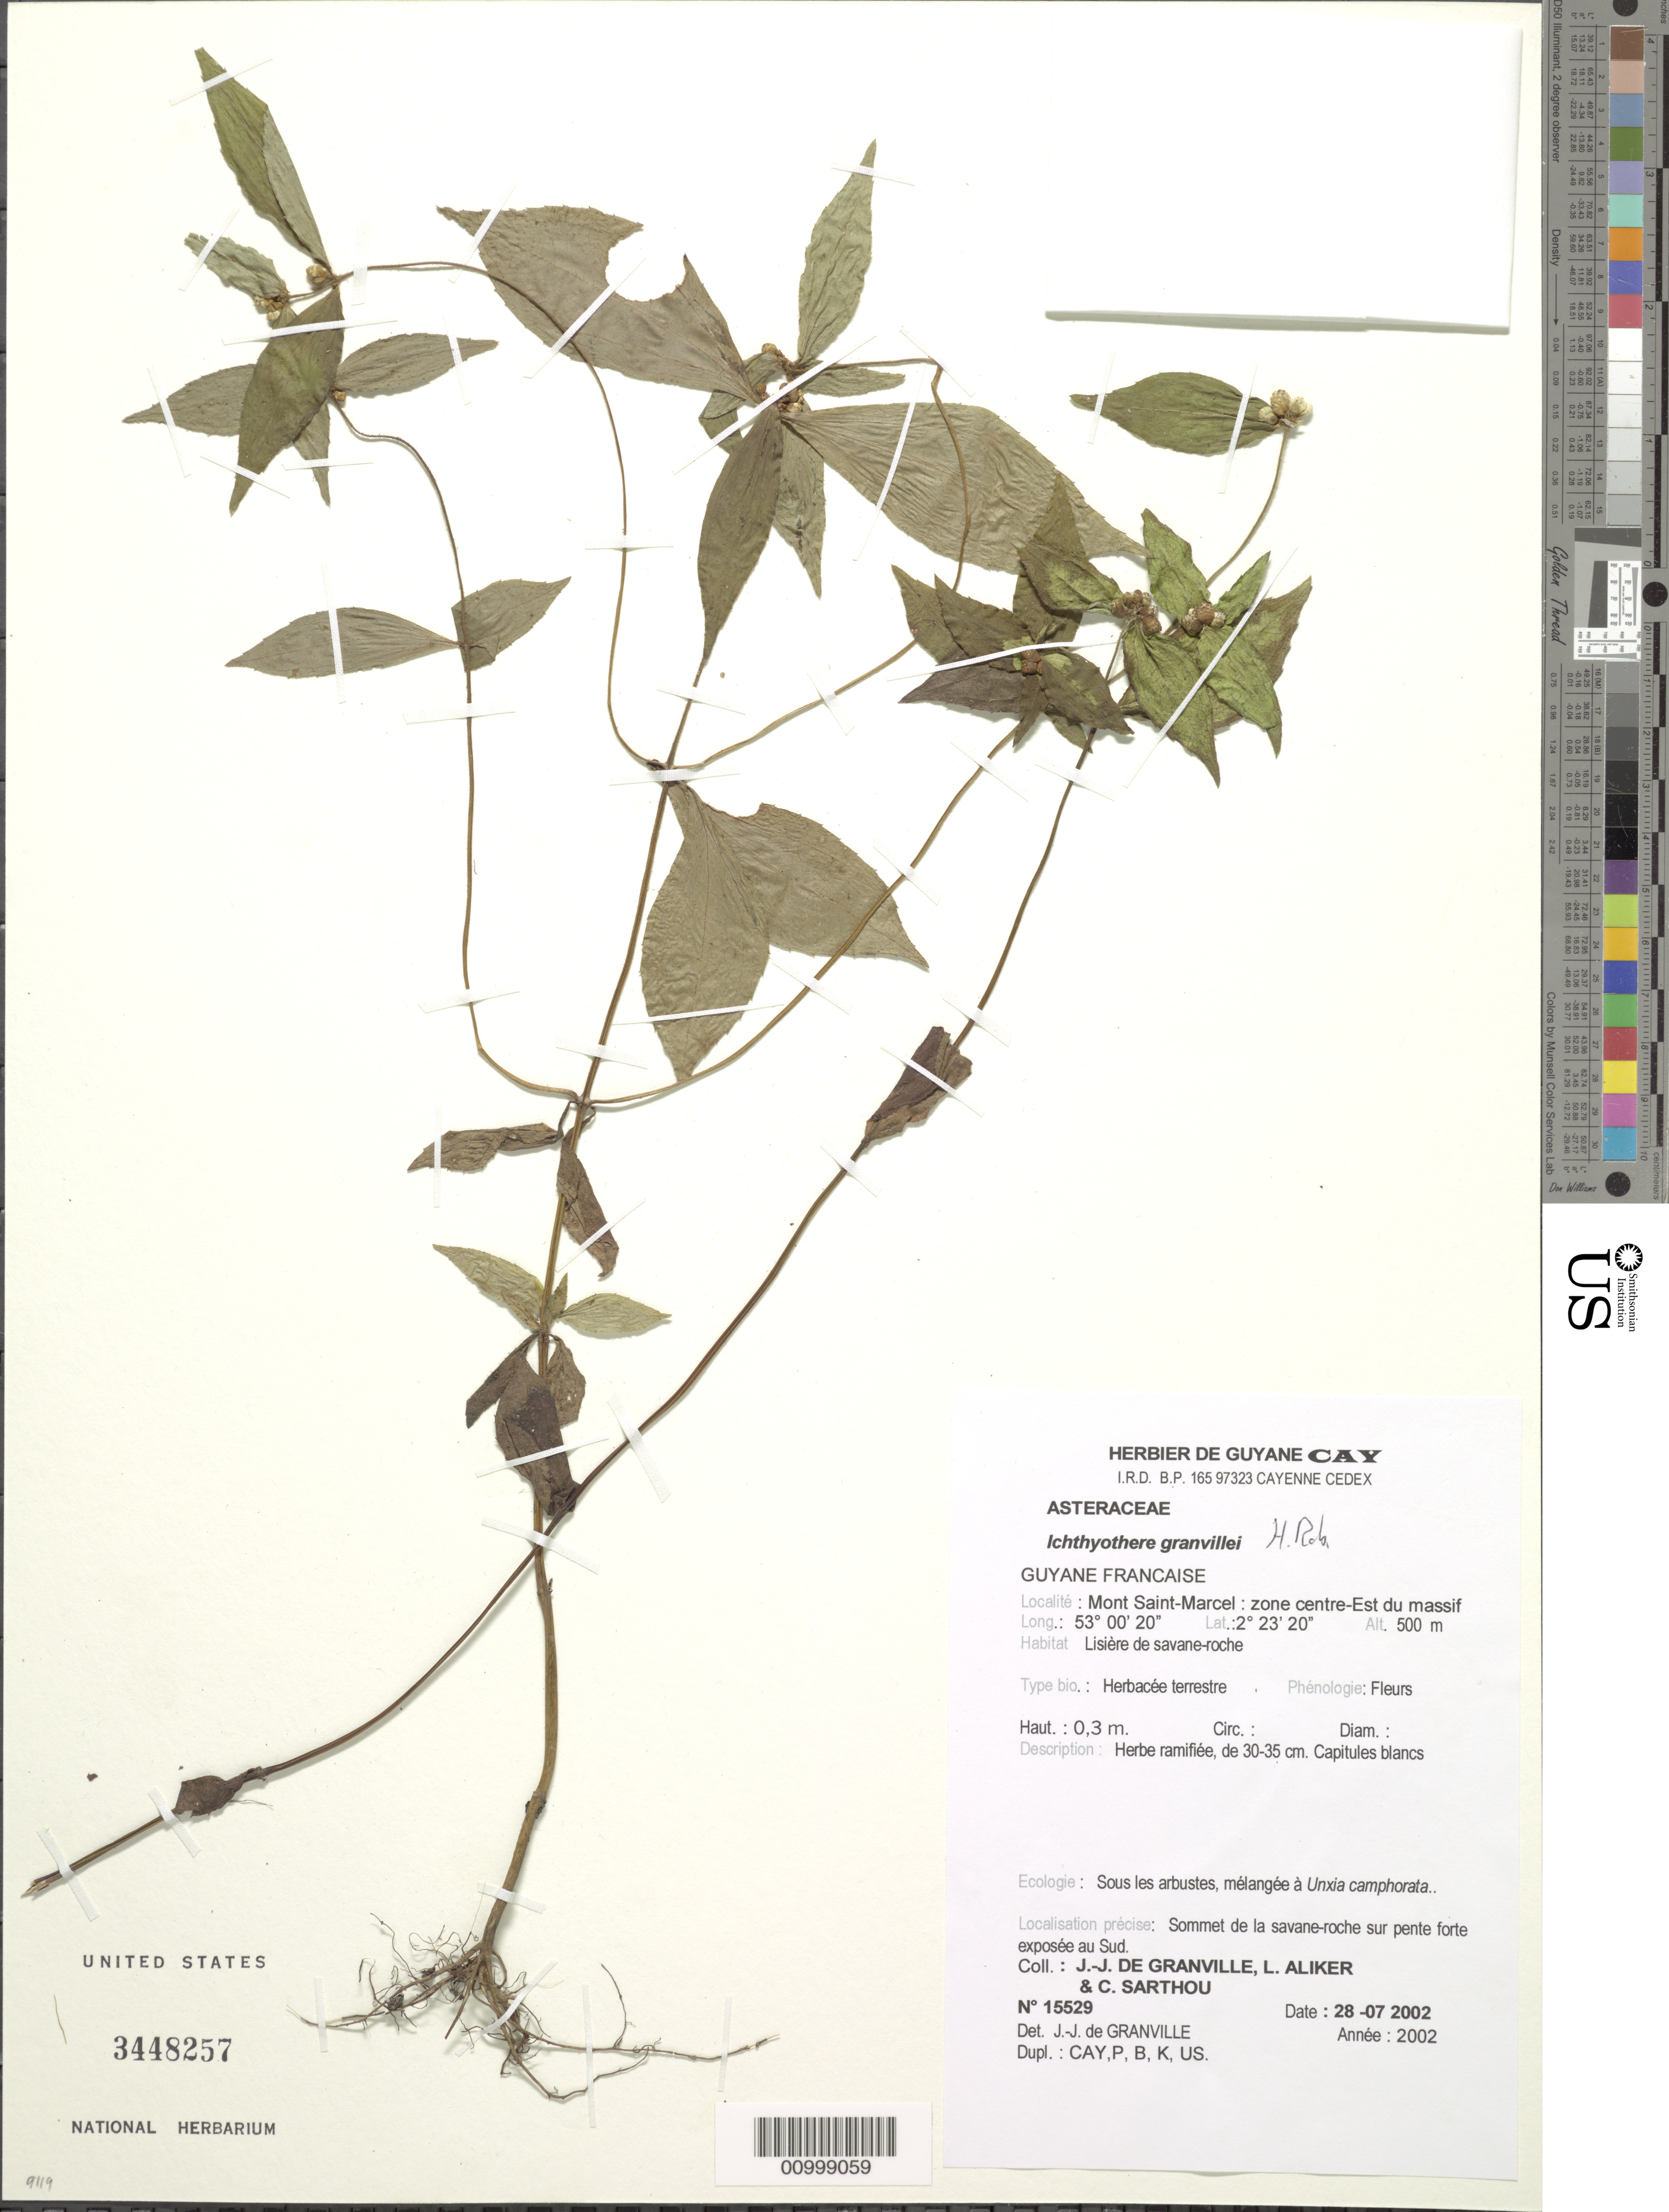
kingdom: Plantae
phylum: Tracheophyta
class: Magnoliopsida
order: Asterales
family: Asteraceae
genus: Ichthyothere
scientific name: Ichthyothere granvillei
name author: H. Rob.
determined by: Granville, J. J. de, (CAY), Institut de Recherche pour le Developpement (IRD) (FRENCH GUIANA)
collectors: J.-J. de Granville, L. Aliker & C. Sarthou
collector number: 15529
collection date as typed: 28-Jul-02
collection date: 2002-07-28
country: French Guiana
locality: Mont Saint-Marcel: zone centre-Est du massif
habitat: Sommet de la savave-roche sur pente forte exposee au Sud. Lisiere de savane-roche. Sous les arbustes, melangee a Unxia camphorata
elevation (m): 500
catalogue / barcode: US 3448257